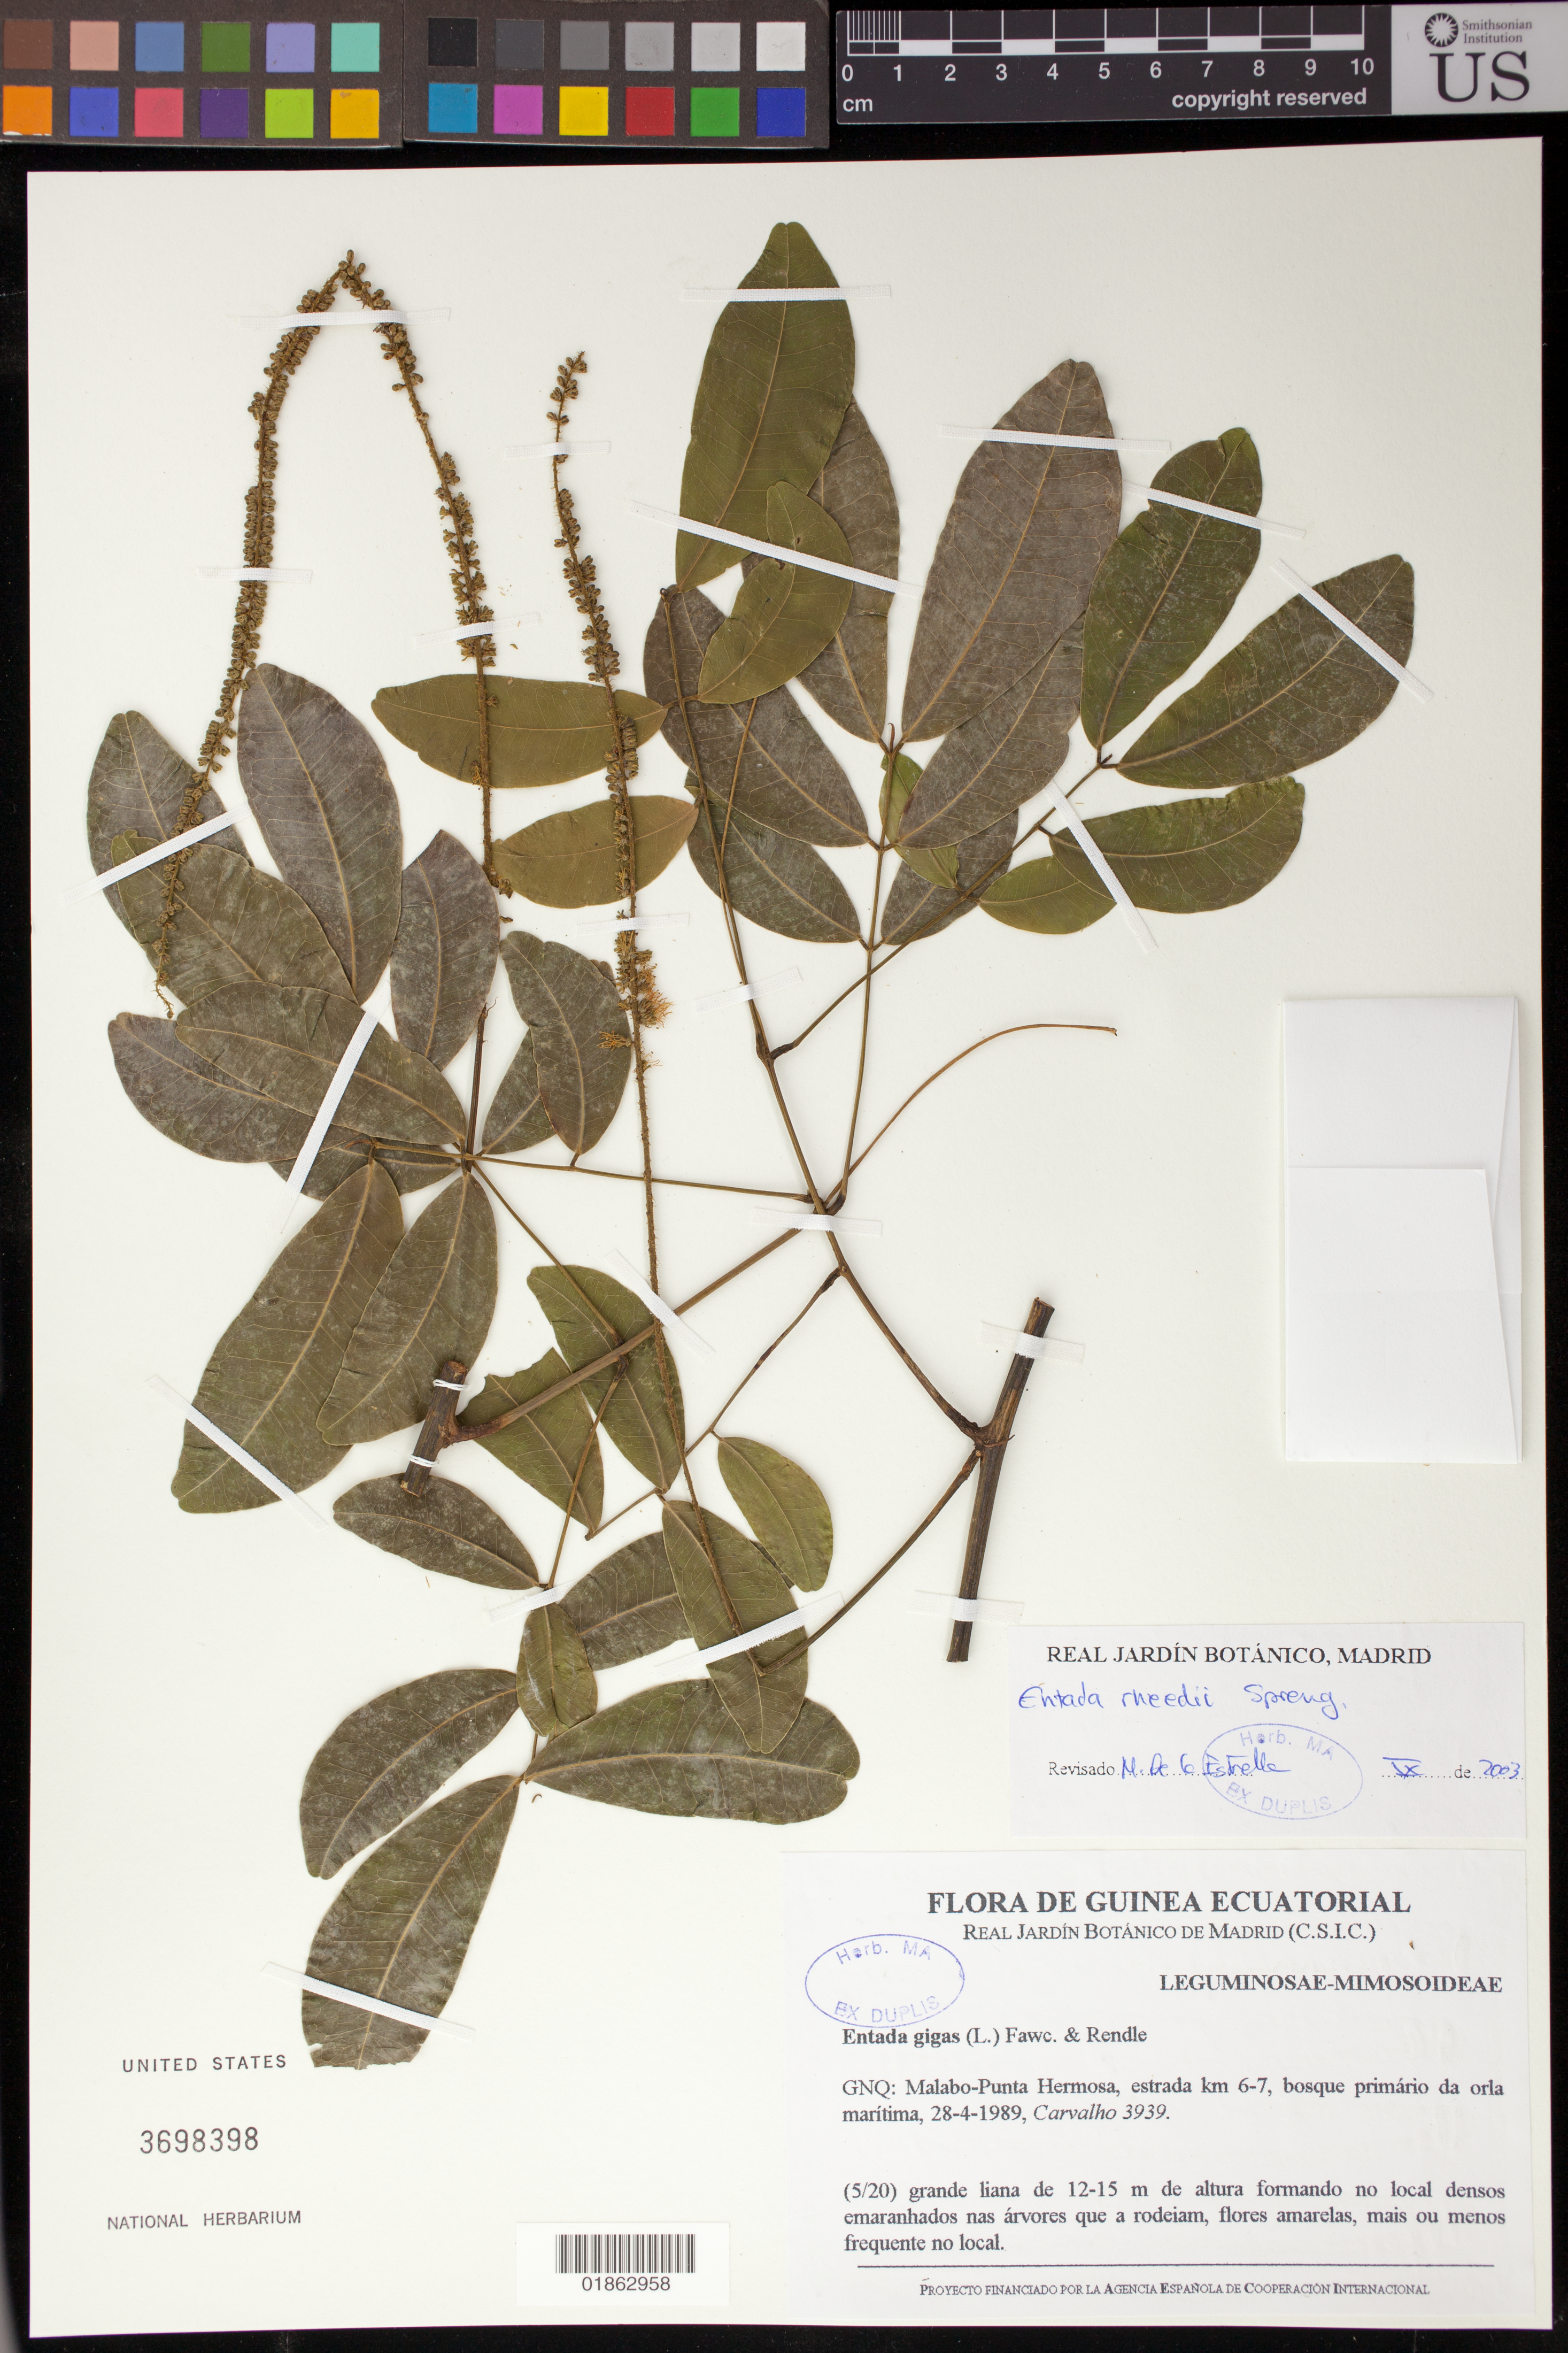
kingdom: Plantae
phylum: Tracheophyta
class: Magnoliopsida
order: Fabales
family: Fabaceae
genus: Entada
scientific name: Entada rheedei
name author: Spreng.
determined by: de la Estrella, M.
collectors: Carvalho, --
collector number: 3939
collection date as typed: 28 Apr 1989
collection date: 1989-04-28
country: Equatorial Guinea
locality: Bioco; Malabo-Punta Hermosa, estrada km 6-7.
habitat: Bosque primario da orla maritima.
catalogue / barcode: US 3698398